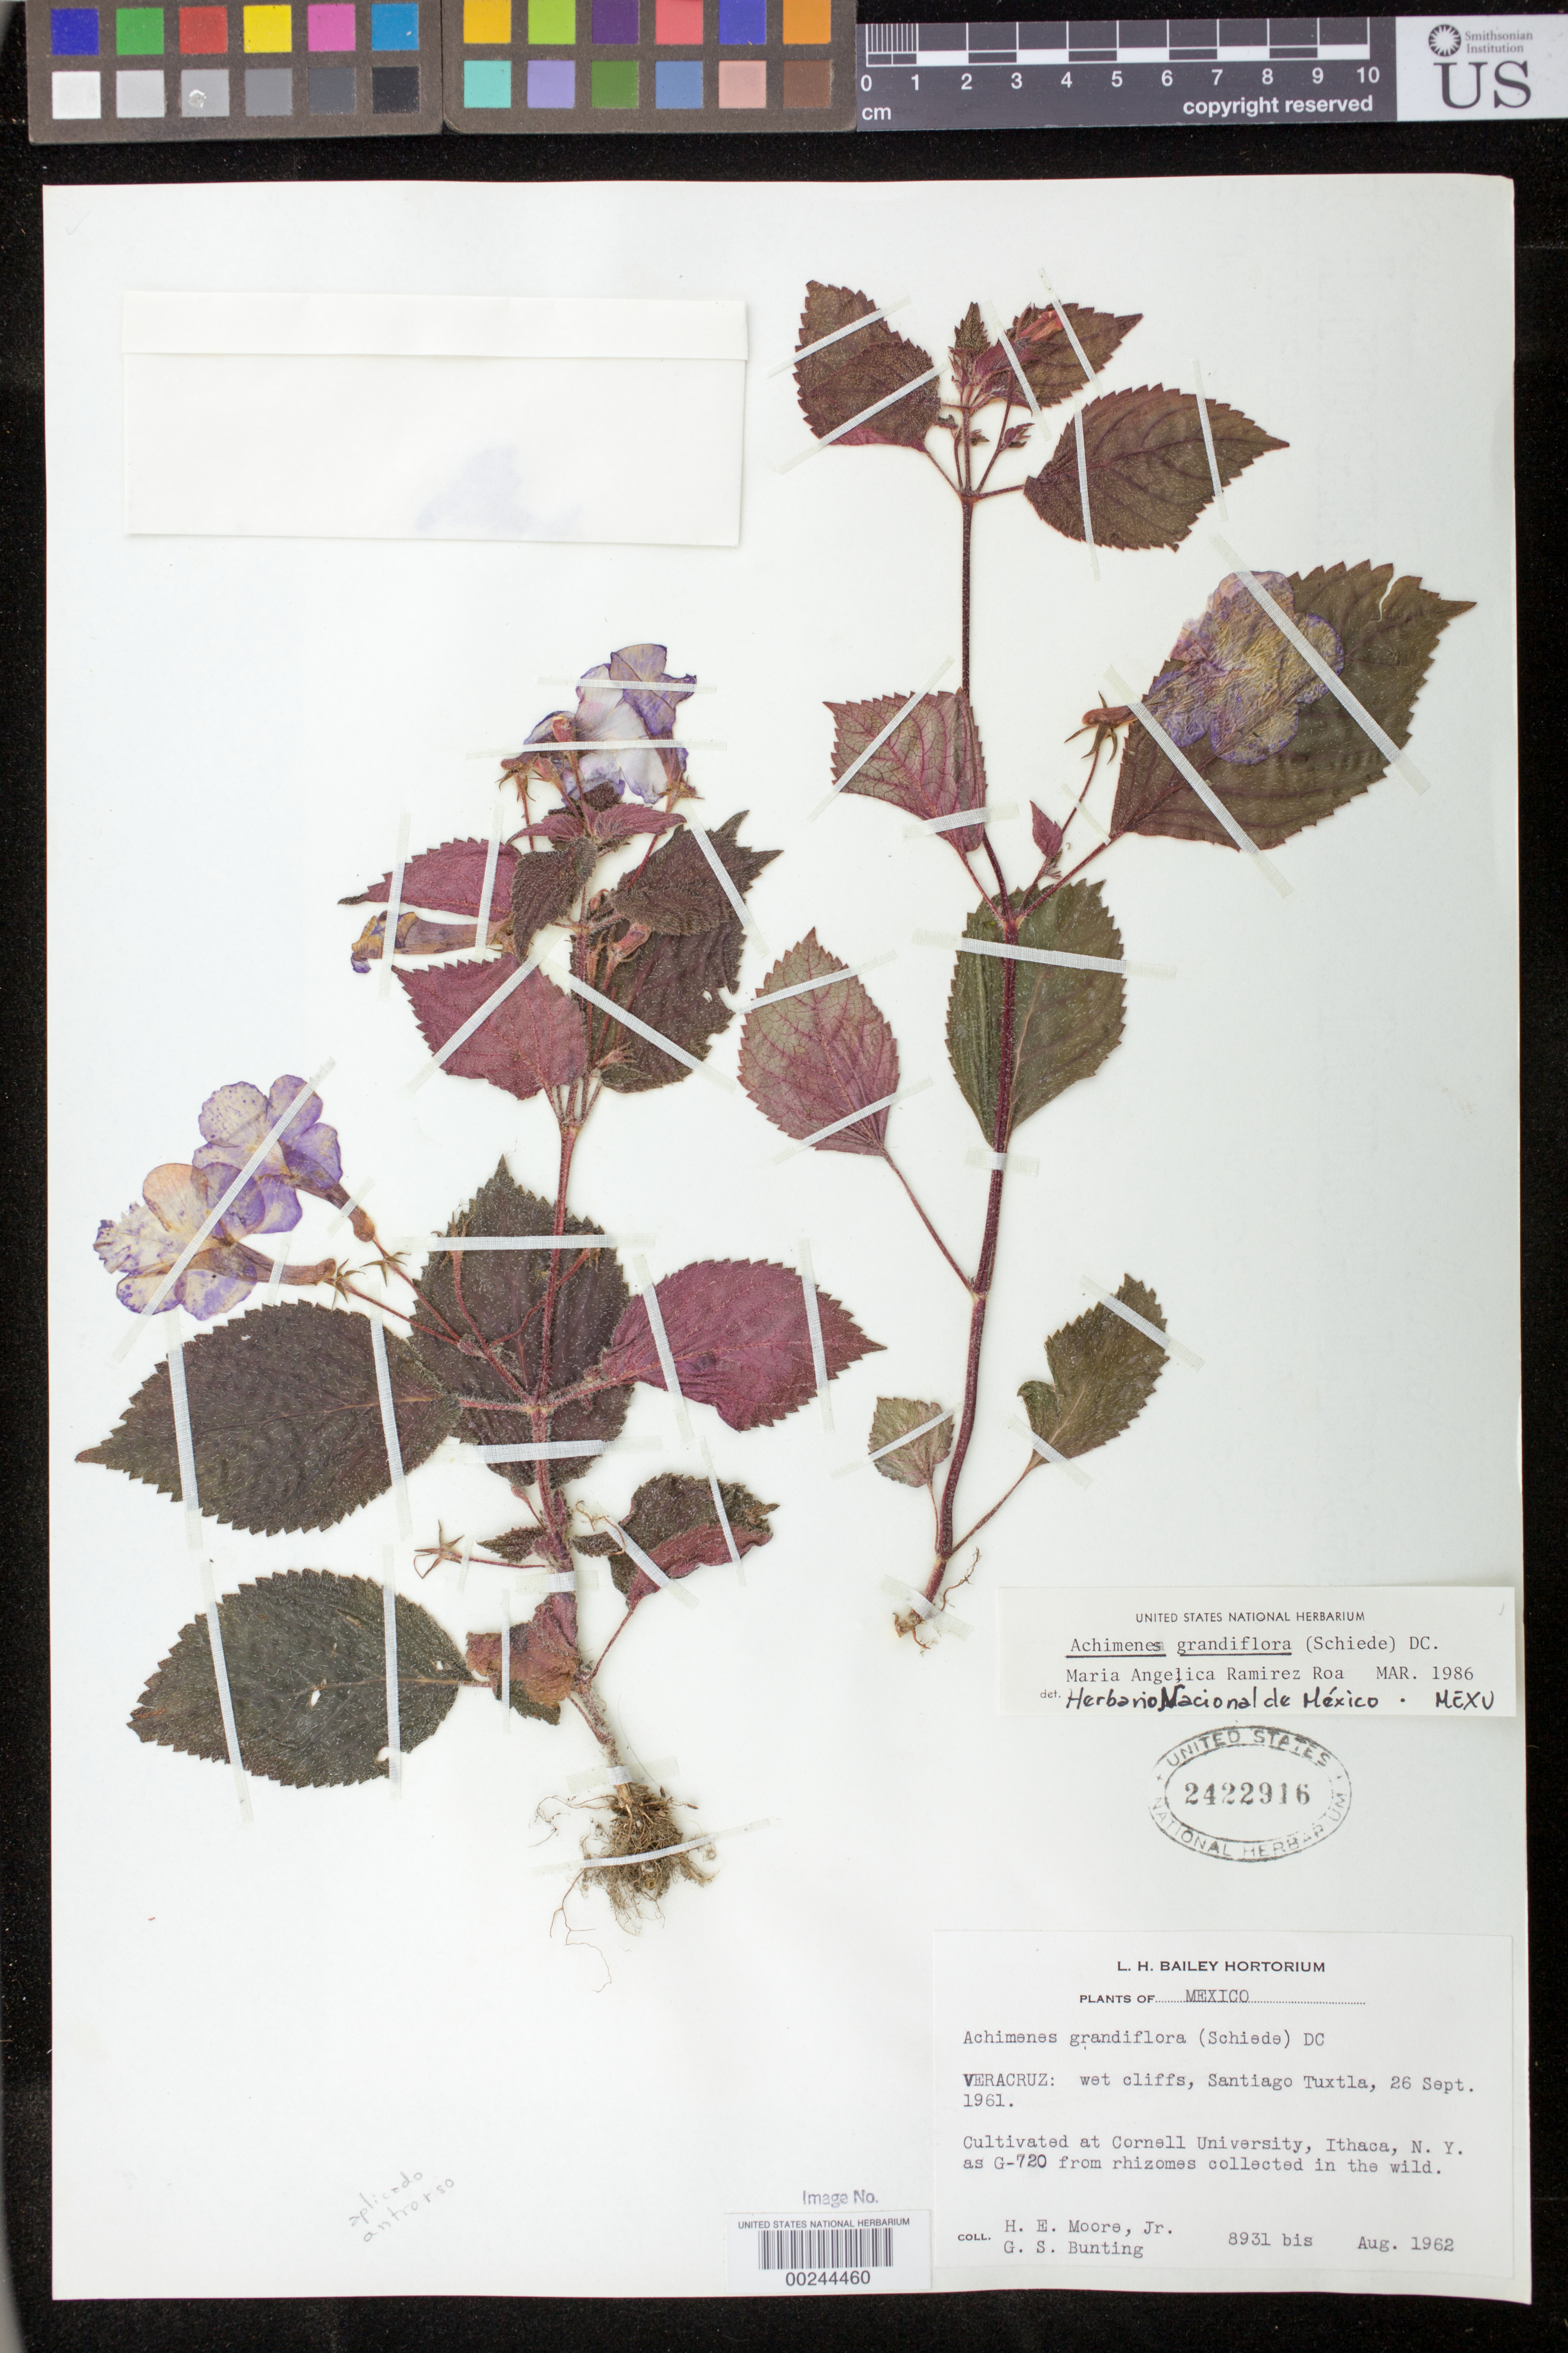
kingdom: Plantae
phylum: Tracheophyta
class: Magnoliopsida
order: Lamiales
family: Gesneriaceae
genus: Achimenes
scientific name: Achimenes grandiflora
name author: (Schiede) DC.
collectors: H. E. Moore & G. S. Bunting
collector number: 8931 bis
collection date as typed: Aug 1962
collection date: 1962-08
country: Mexico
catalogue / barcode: US 2422916